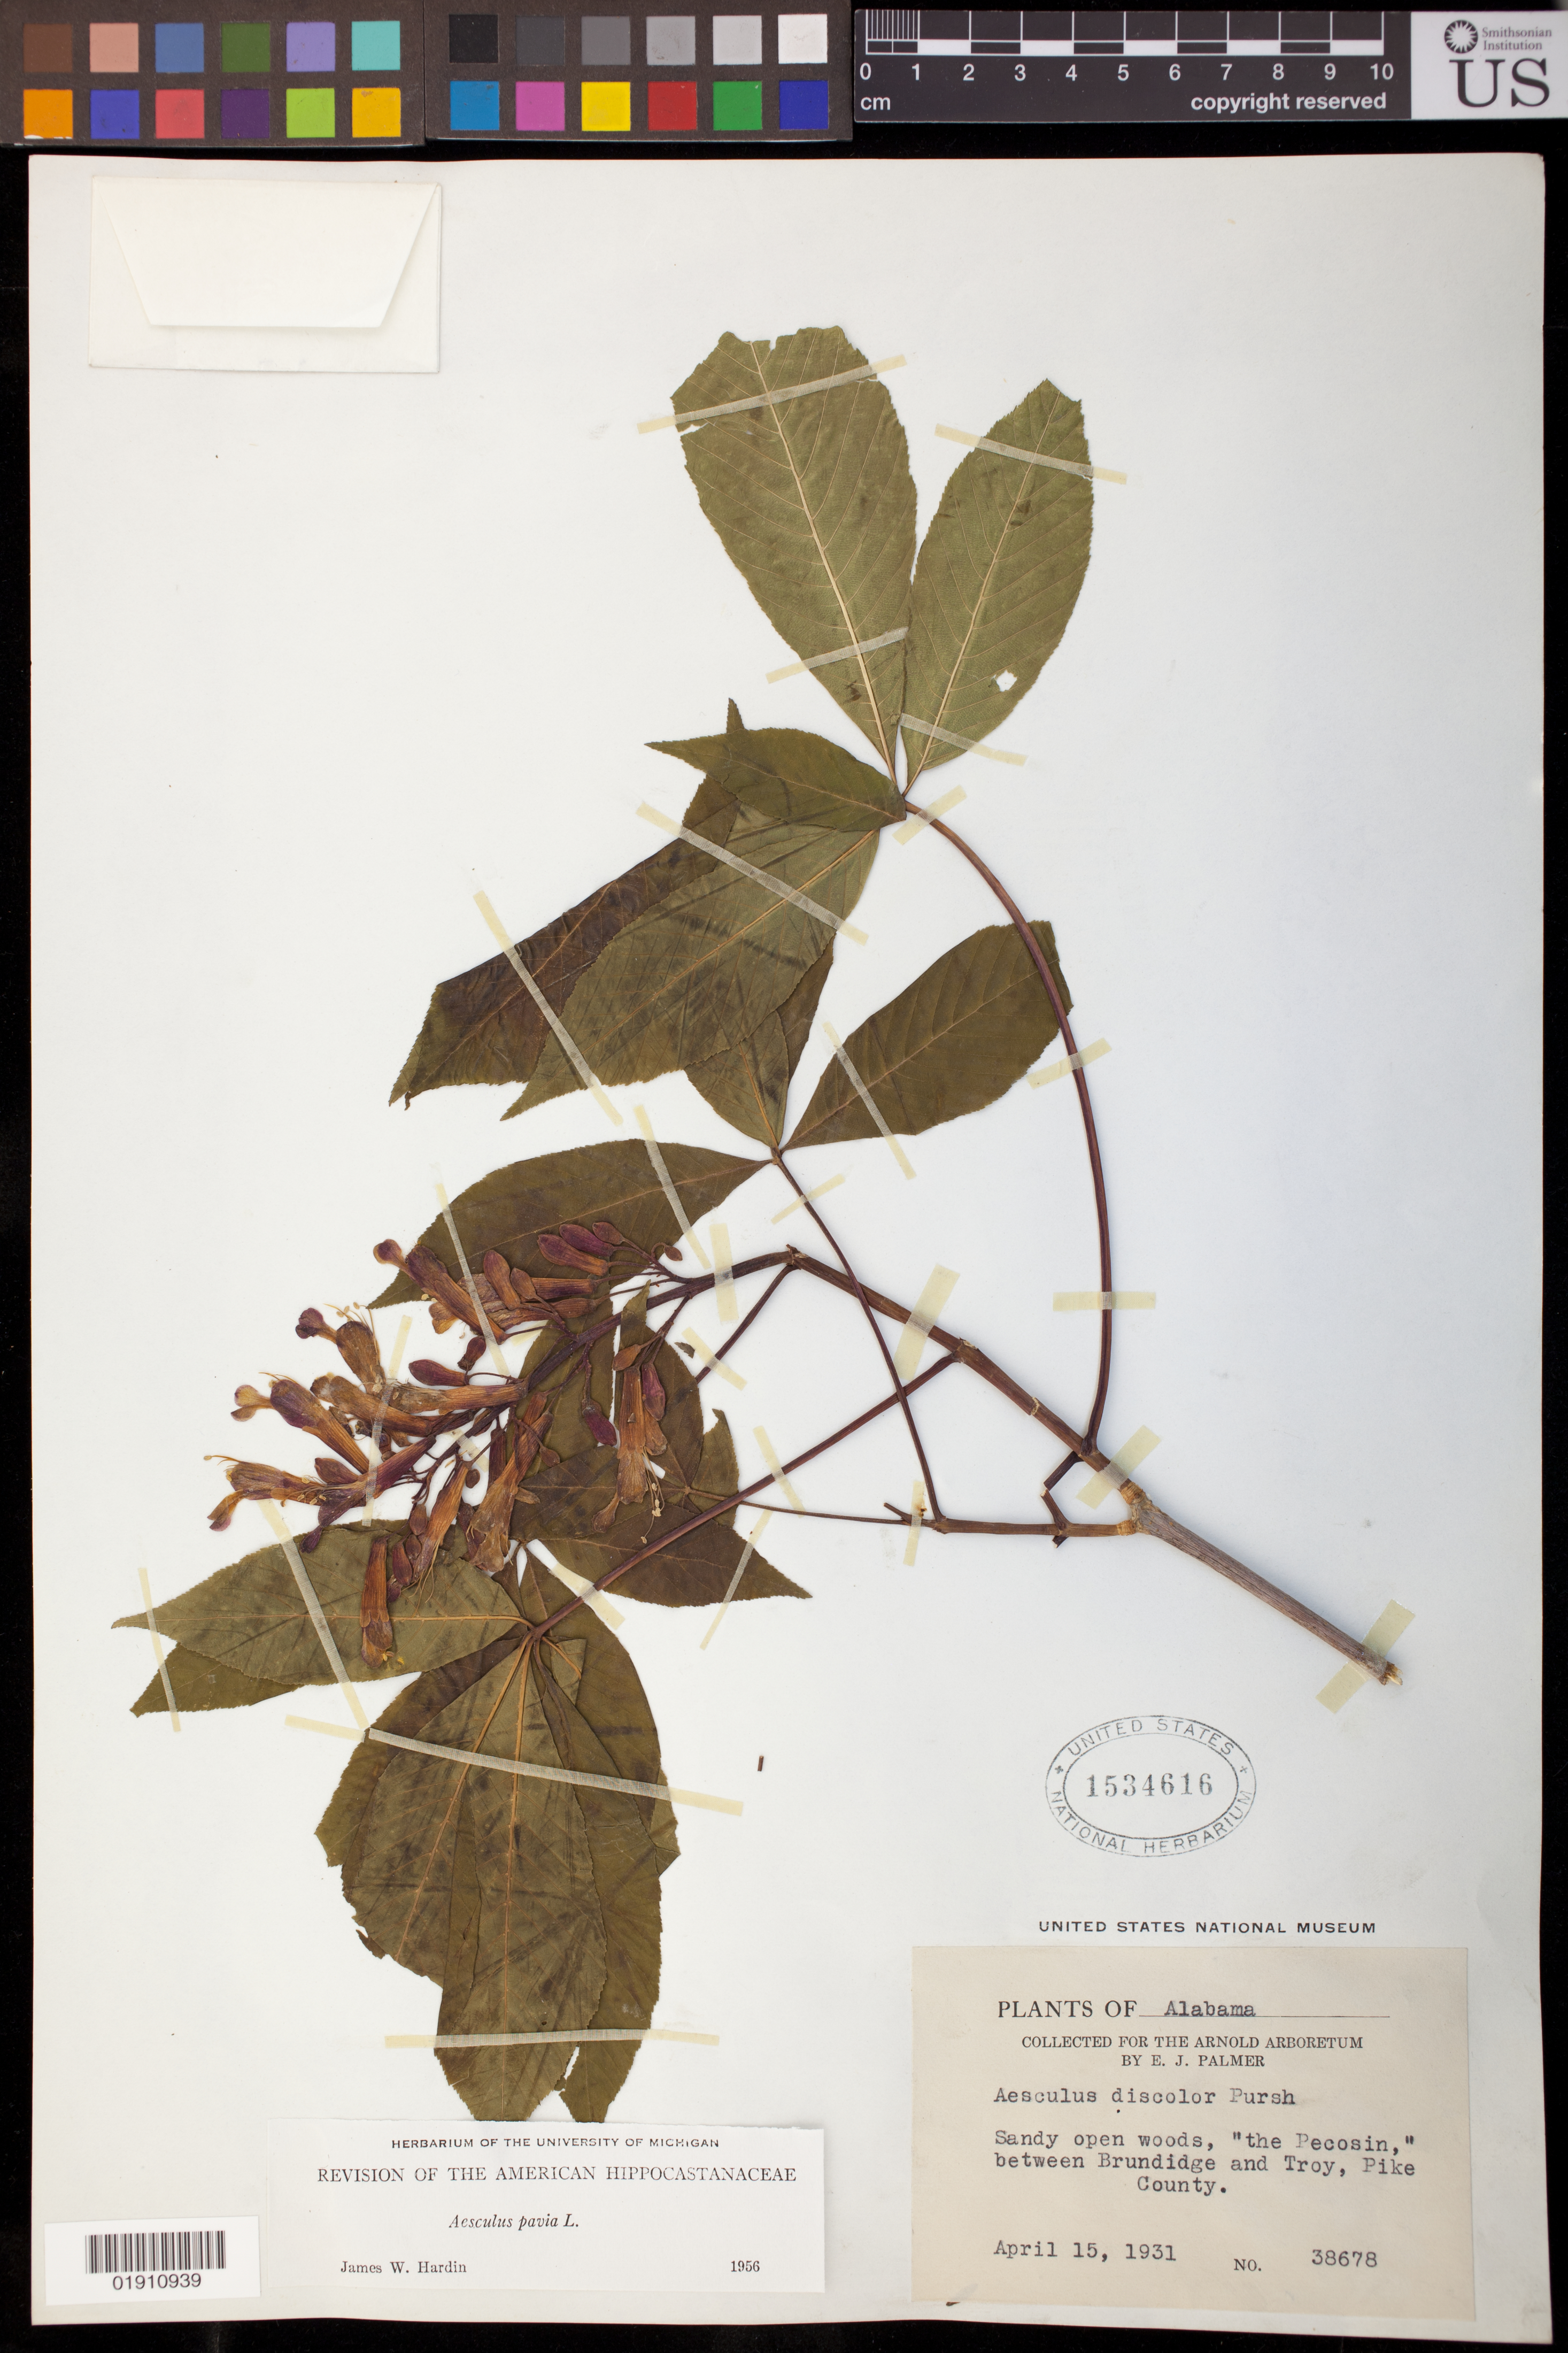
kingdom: Plantae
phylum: Tracheophyta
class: Magnoliopsida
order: Sapindales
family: Sapindaceae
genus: Aesculus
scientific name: Aesculus pavia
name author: L.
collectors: E. J. Palmer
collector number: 38678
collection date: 1931-04-15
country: United States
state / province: Alabama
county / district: Pike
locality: Sandy open woods, "the Pecosin," between Brundidge and Troy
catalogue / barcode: US 1534616